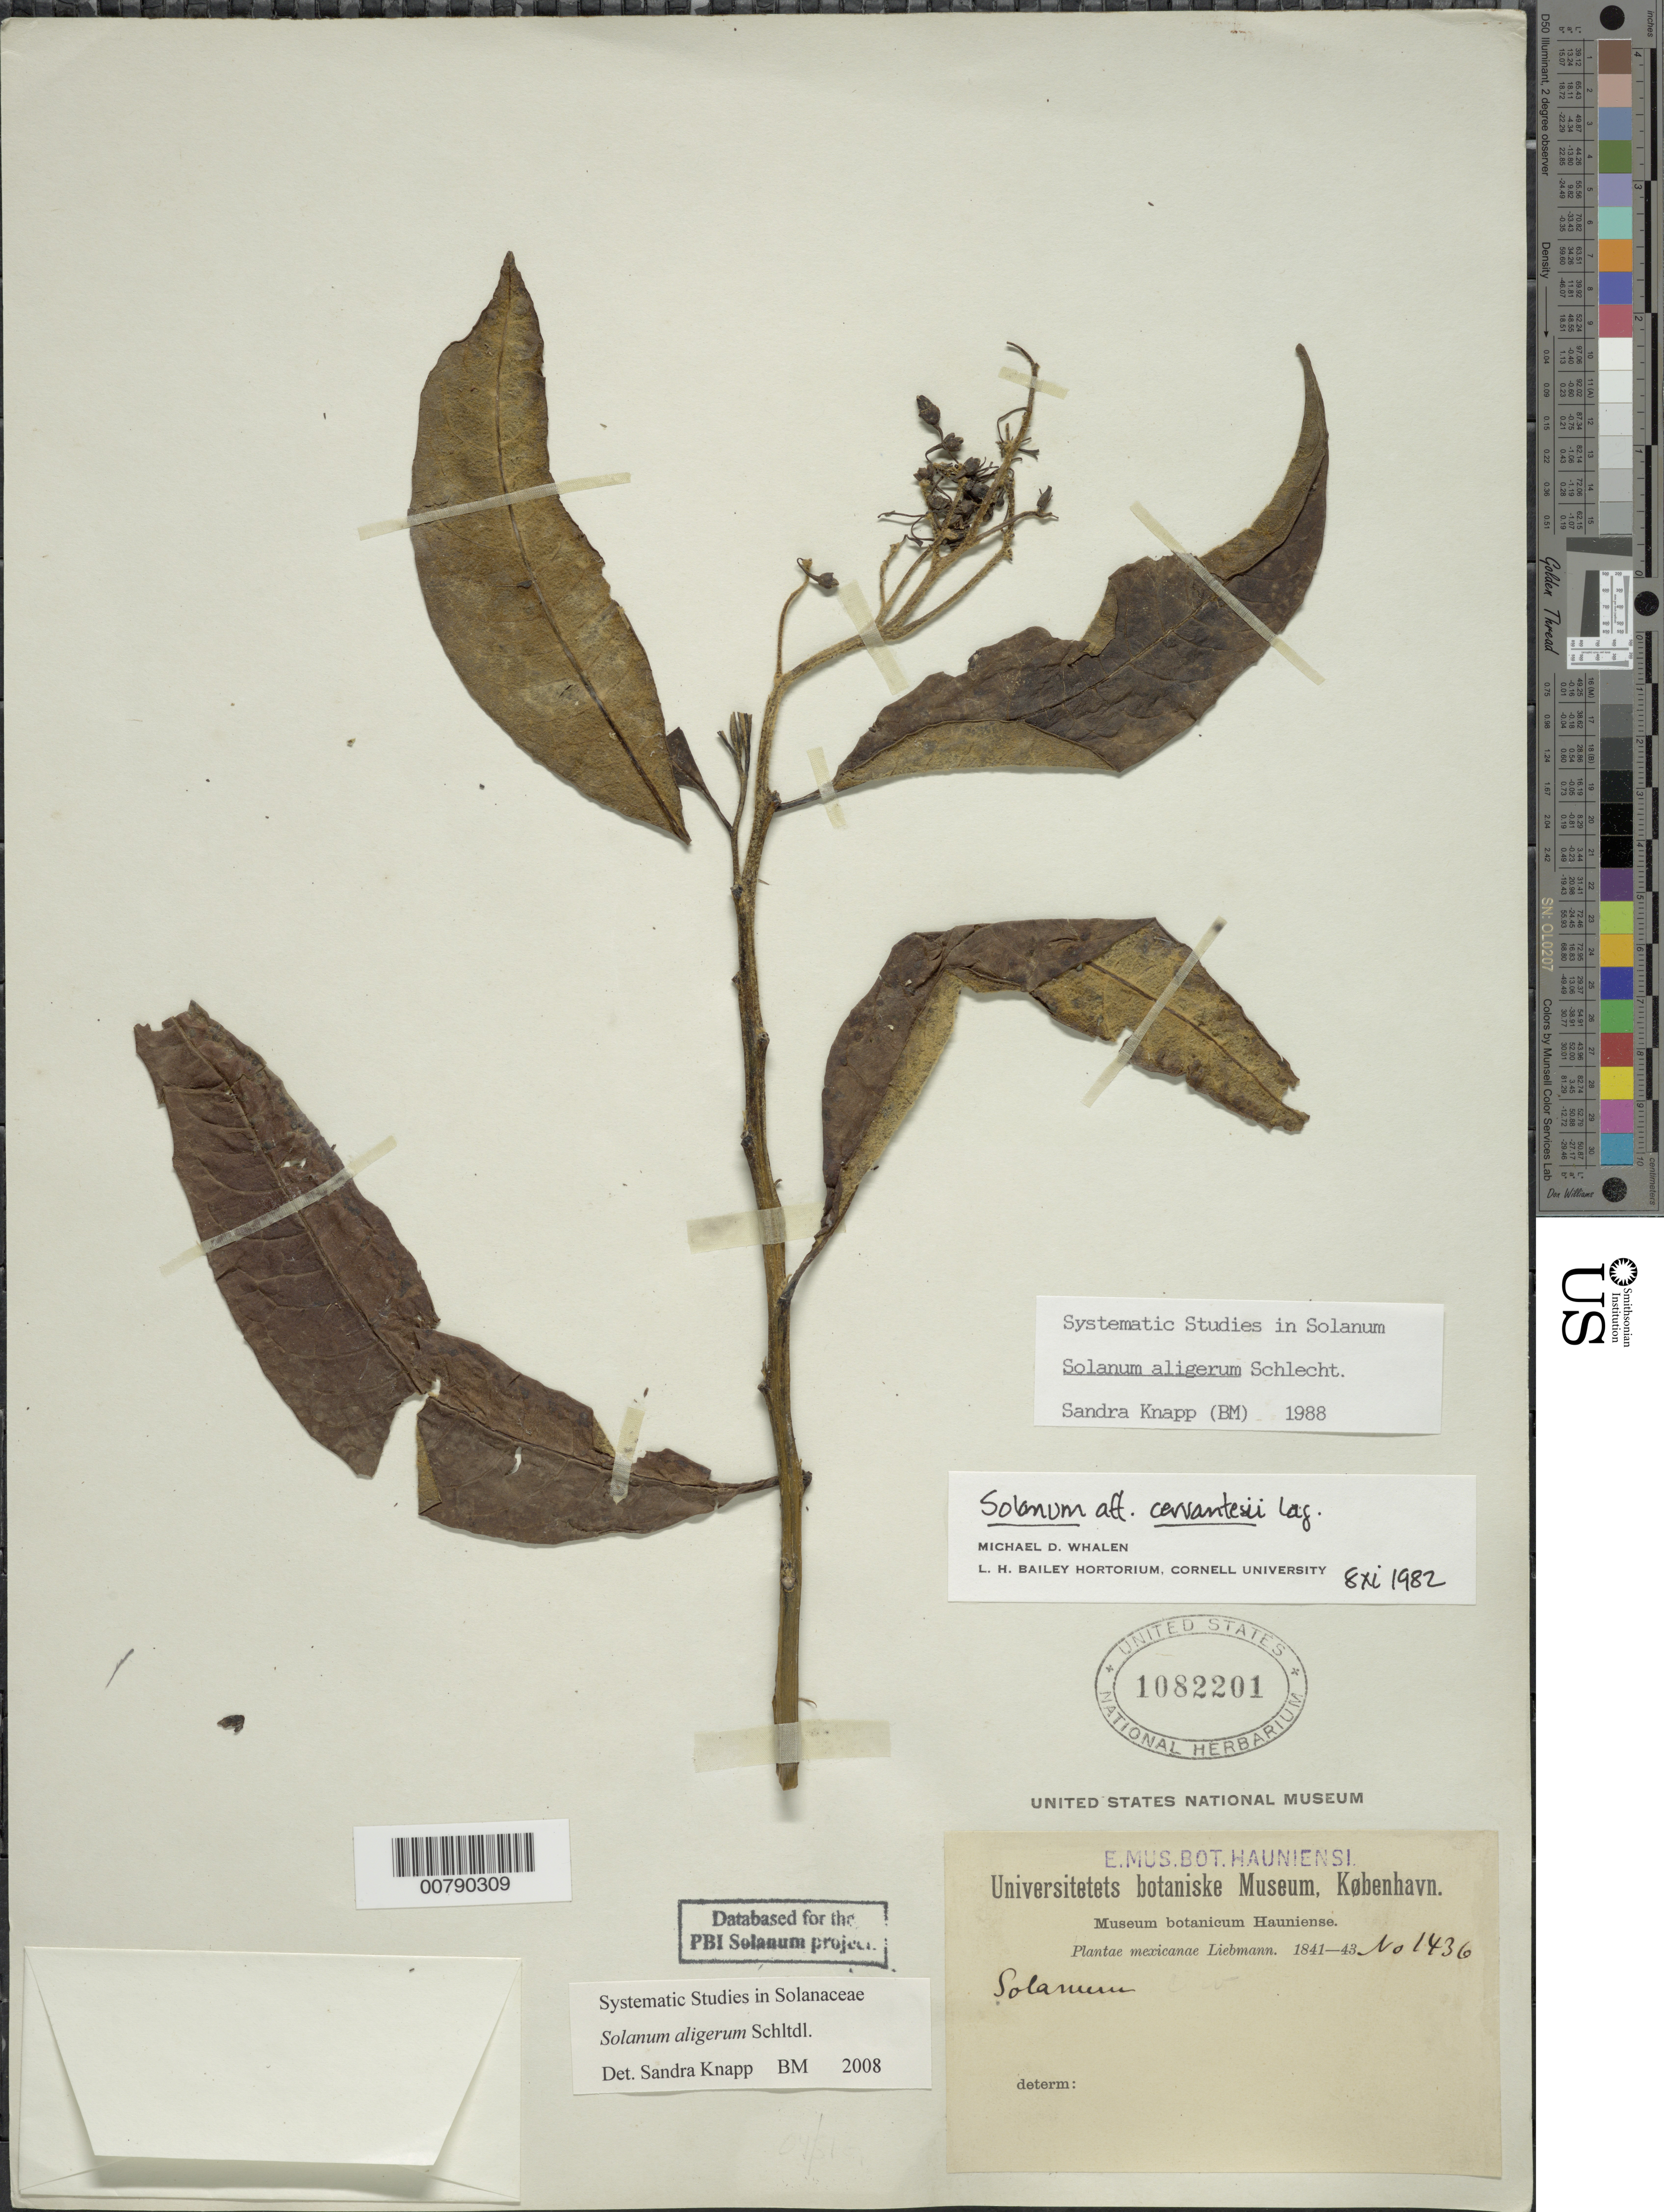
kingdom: Plantae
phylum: Tracheophyta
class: Magnoliopsida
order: Solanales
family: Solanaceae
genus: Solanum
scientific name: Solanum aligerum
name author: Schltdl.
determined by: Knapp, S. D.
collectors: F. M. Liebmann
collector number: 1436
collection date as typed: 1841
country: Mexico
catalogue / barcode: US 1082201